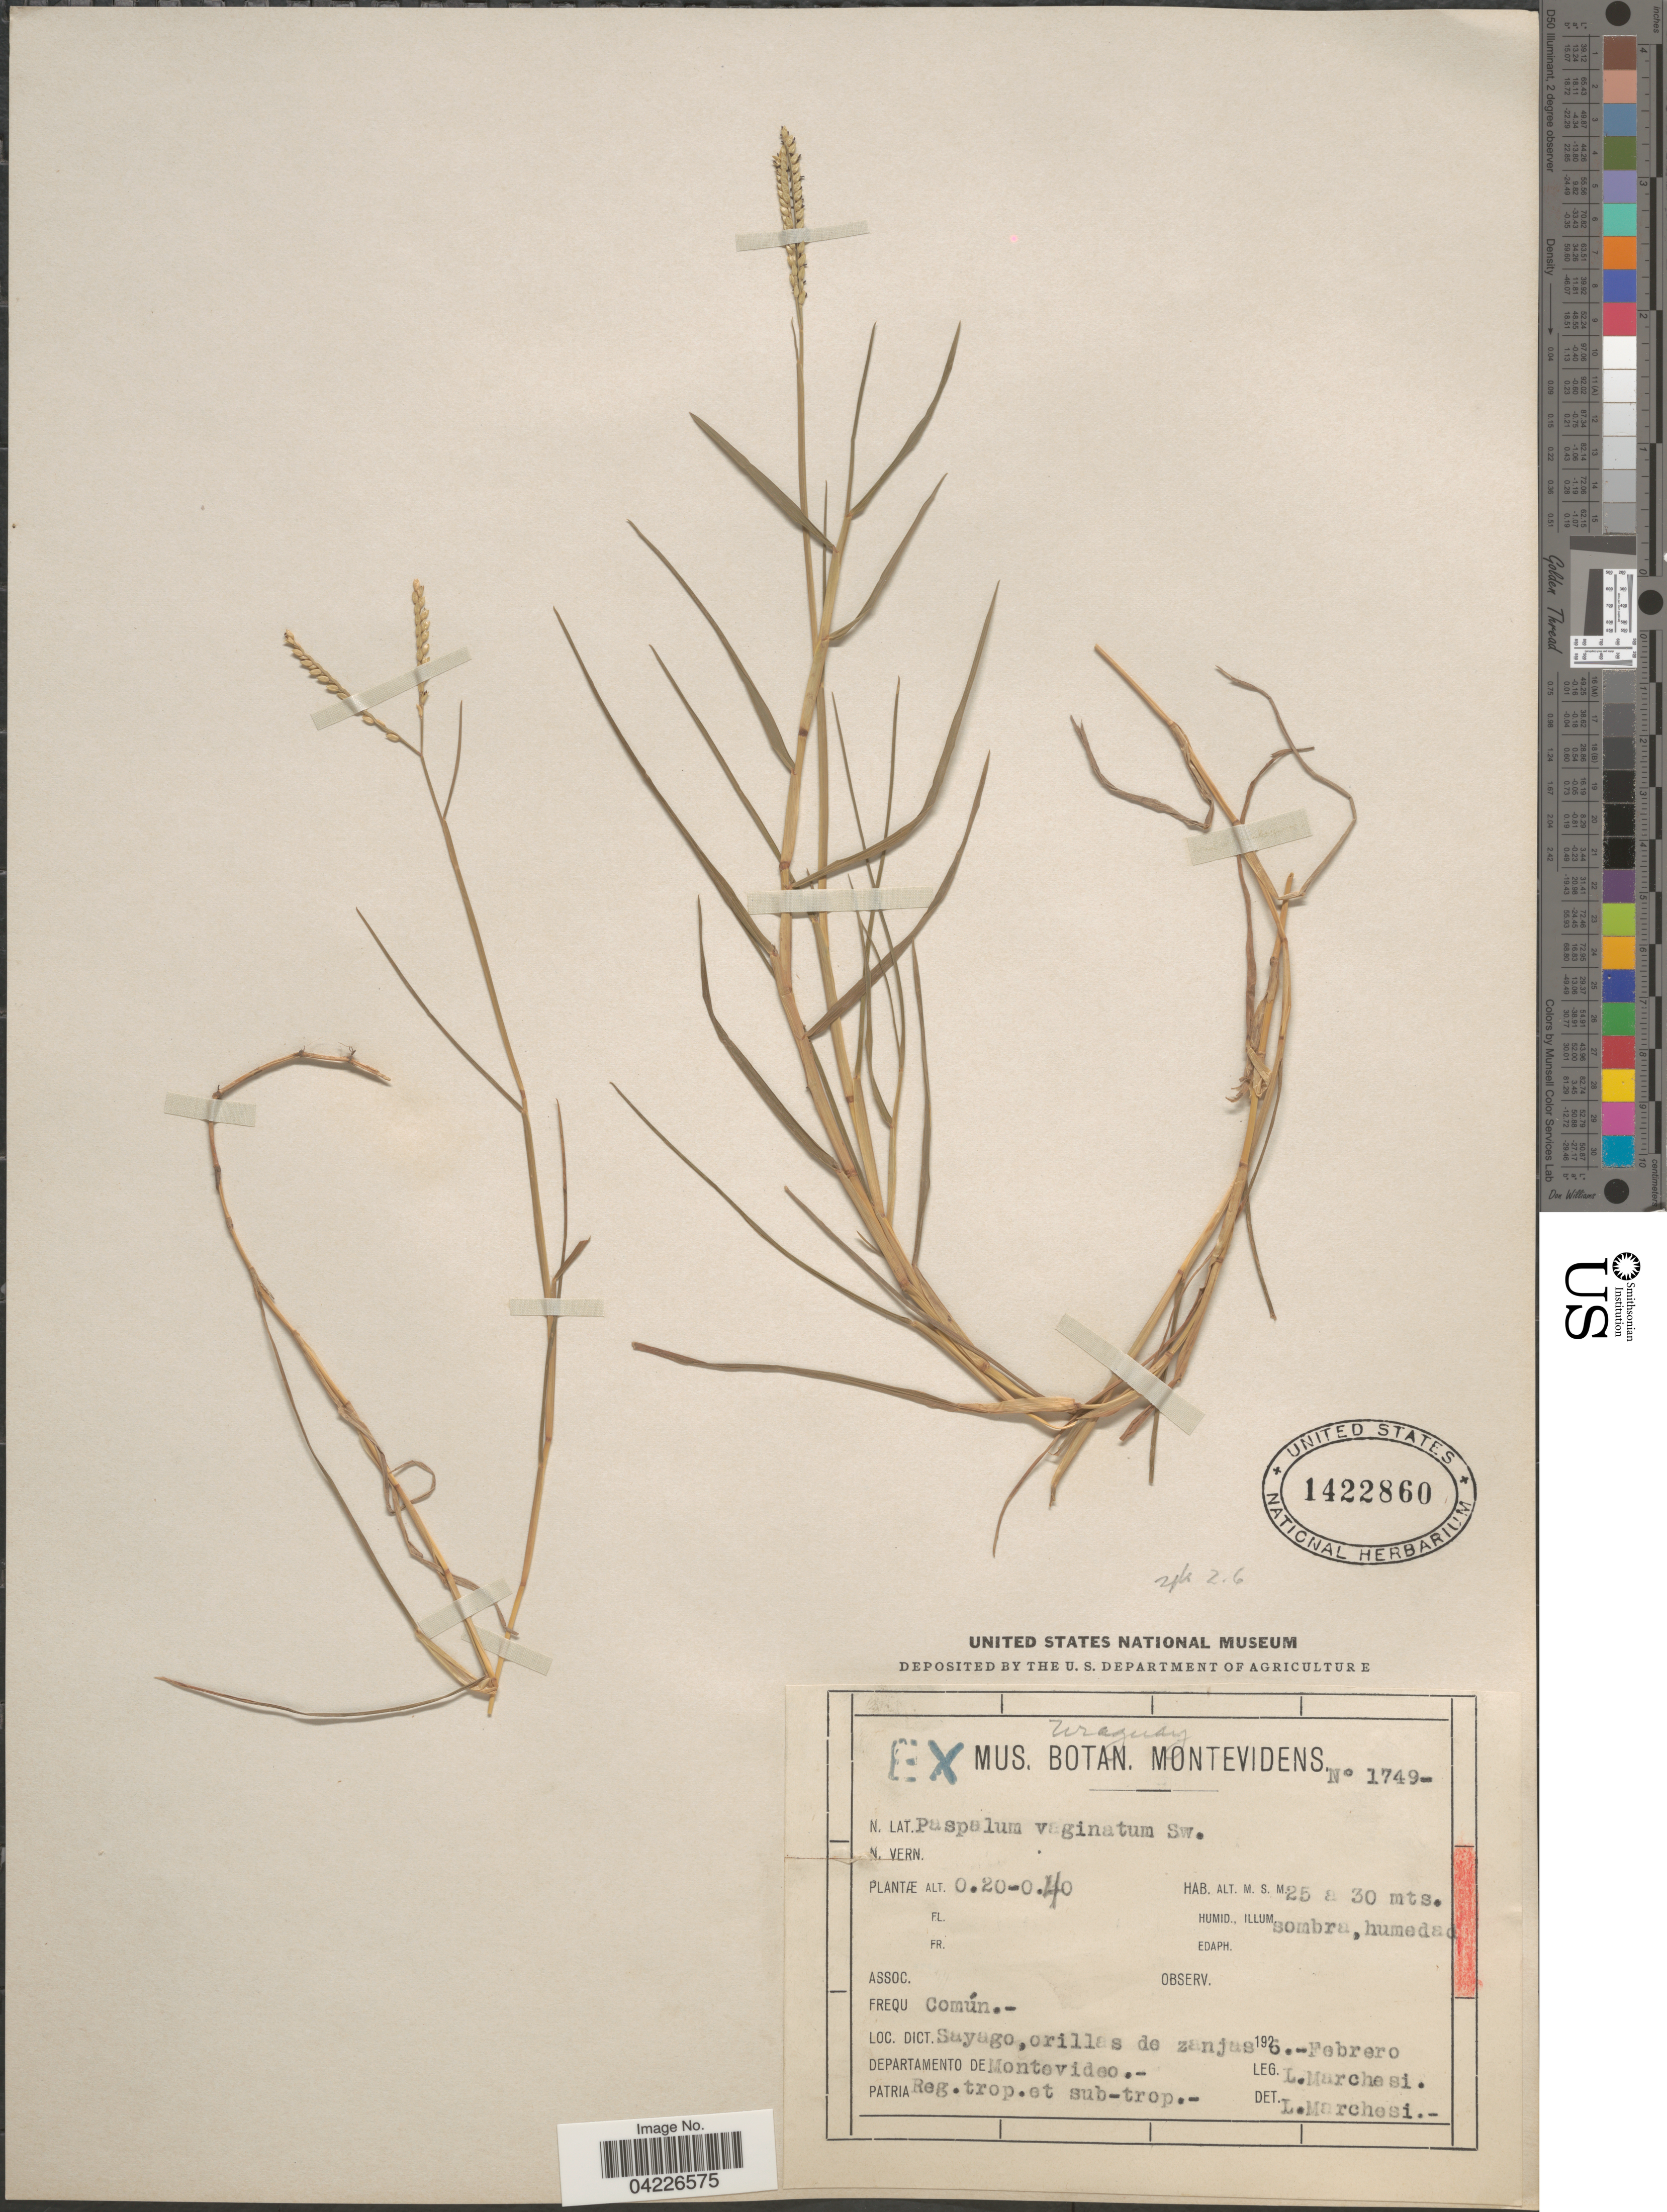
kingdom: Plantae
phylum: Tracheophyta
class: Liliopsida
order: Poales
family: Poaceae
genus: Paspalum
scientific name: Paspalum vaginatum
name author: Sw.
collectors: L. Marchesi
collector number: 1749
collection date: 1926-02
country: Uruguay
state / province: Montevideo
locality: Sayago, orillas de zanjas. Departamento de Montevideo. Patria Reg. trop. et sub-trop.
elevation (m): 25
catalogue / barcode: US 1422860